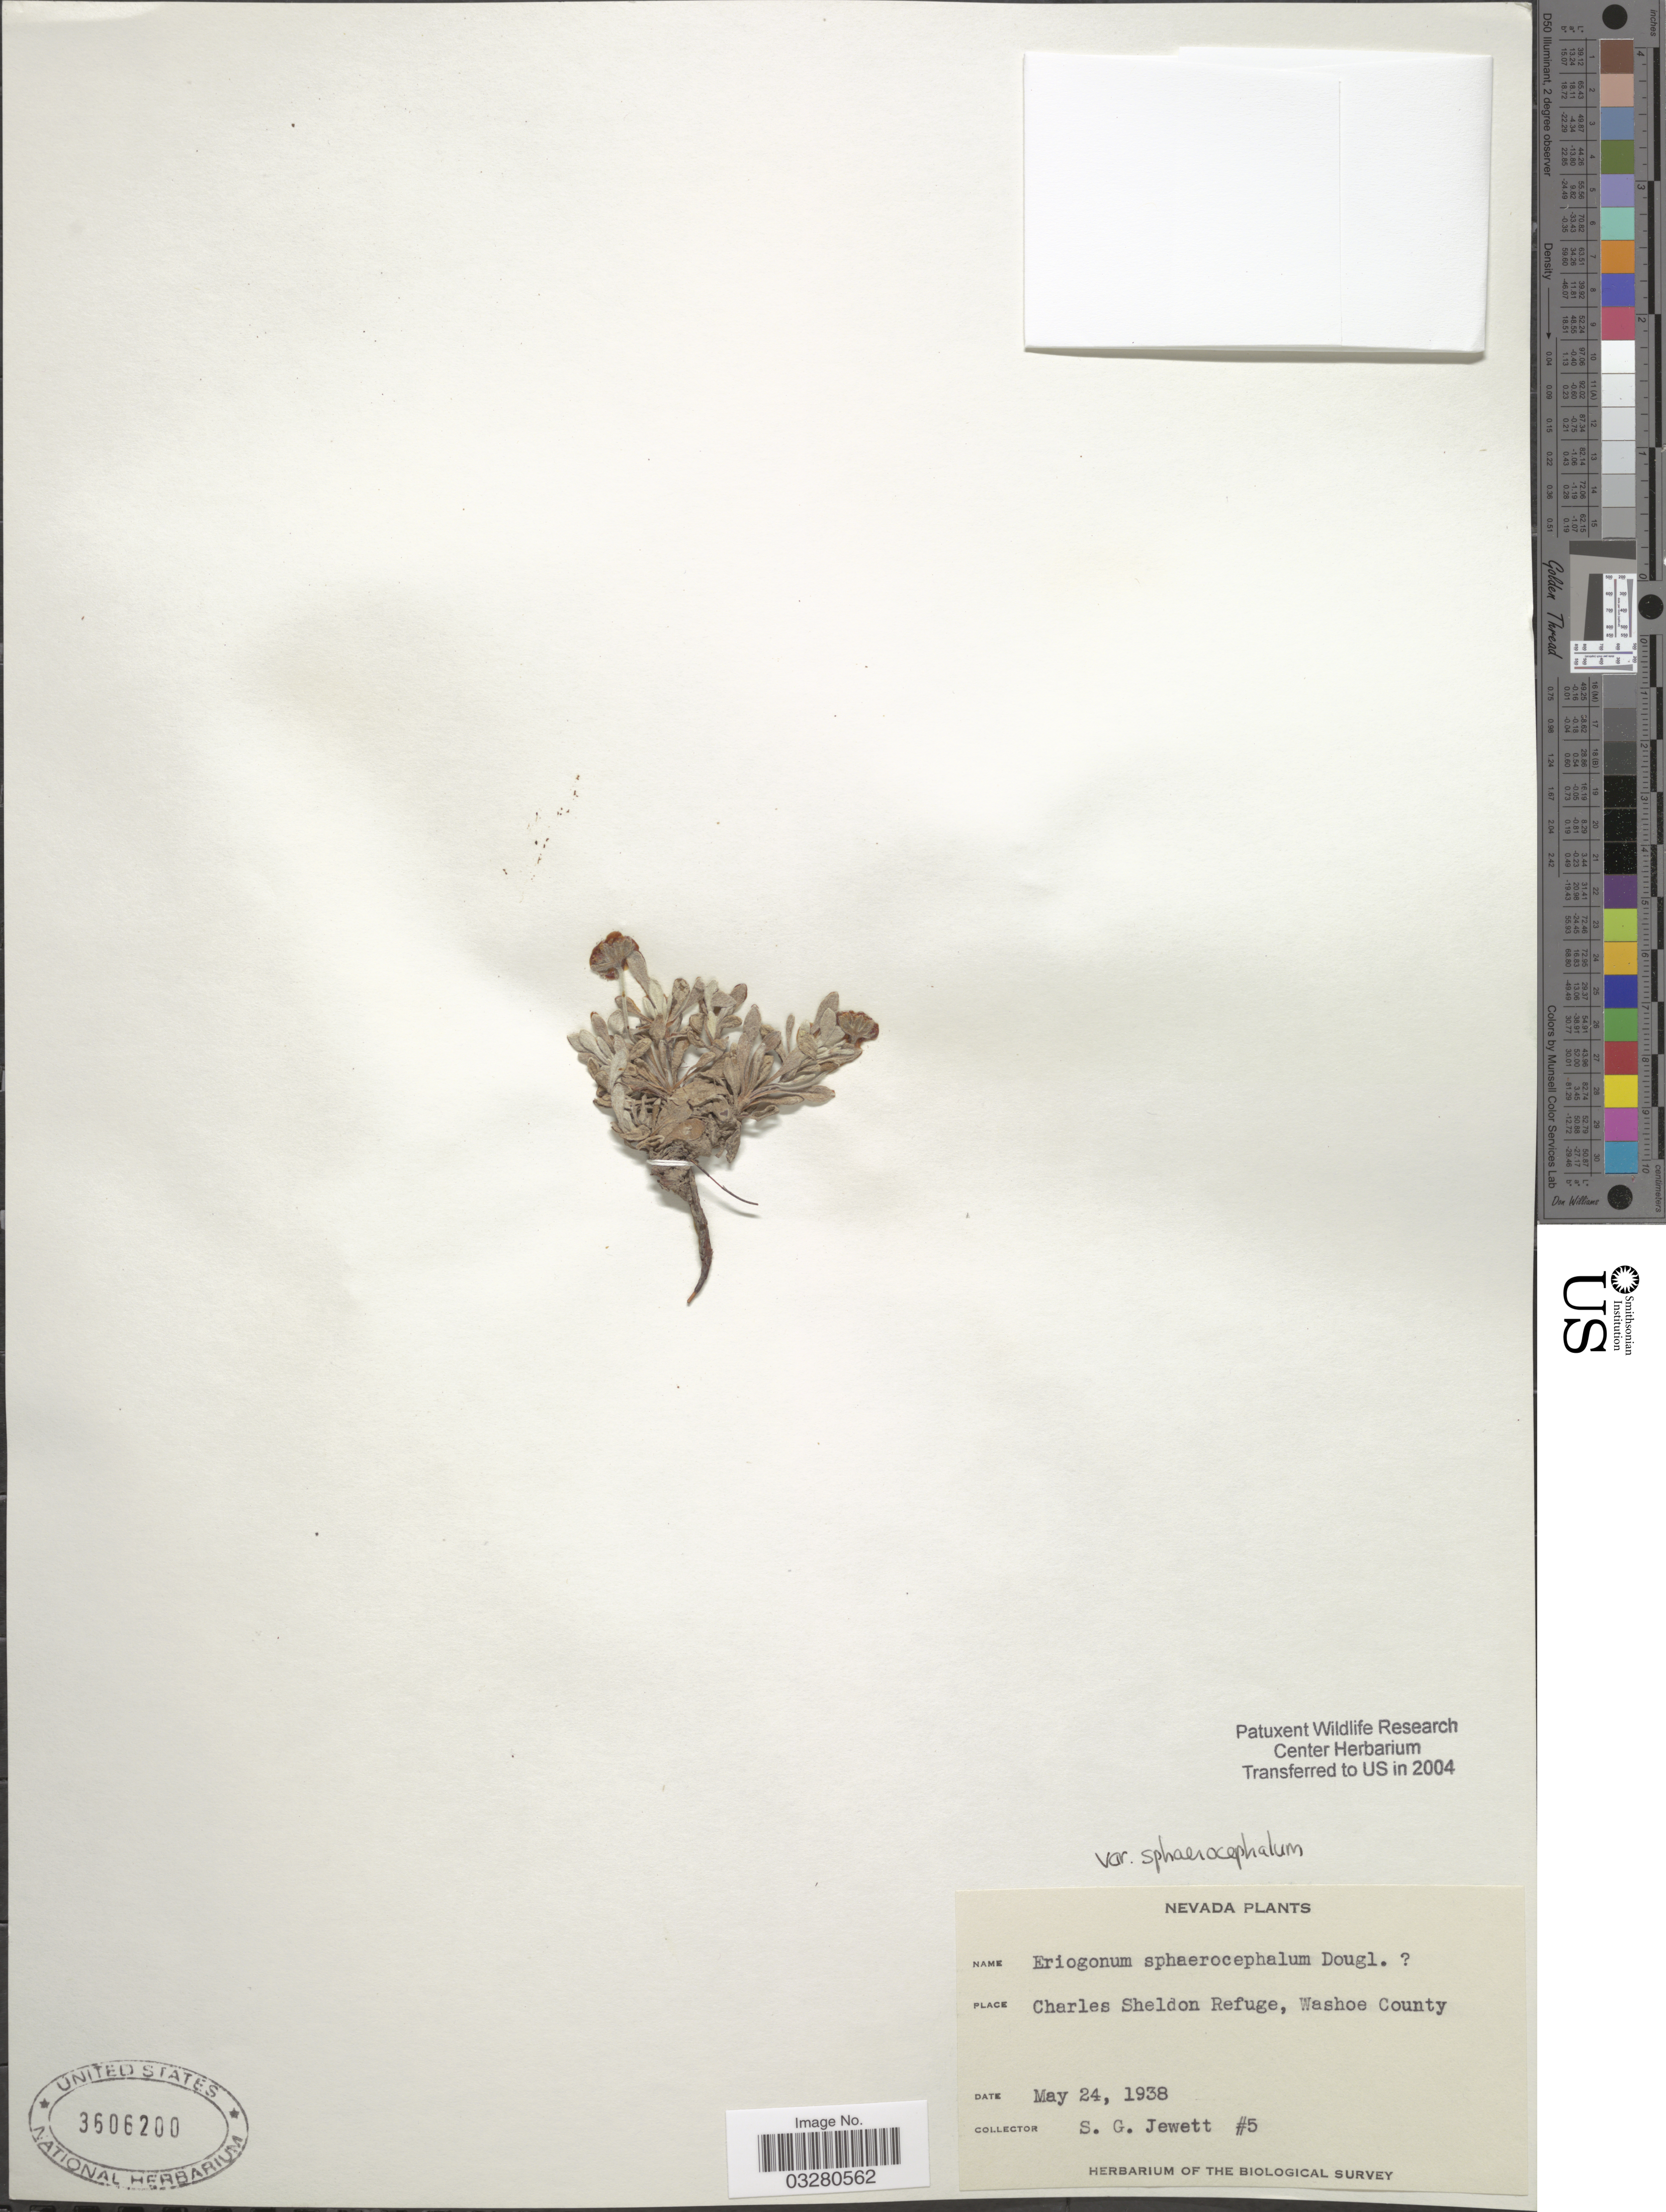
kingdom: Plantae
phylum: Tracheophyta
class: Magnoliopsida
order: Caryophyllales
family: Polygonaceae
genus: Eriogonum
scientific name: Eriogonum sphaerocephalum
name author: Benth. & Douglas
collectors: S. Jewett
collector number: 5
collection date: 1938-05-24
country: United States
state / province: Nevada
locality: Charles Sheldon Refuge, Washoe County.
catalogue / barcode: US 3606200